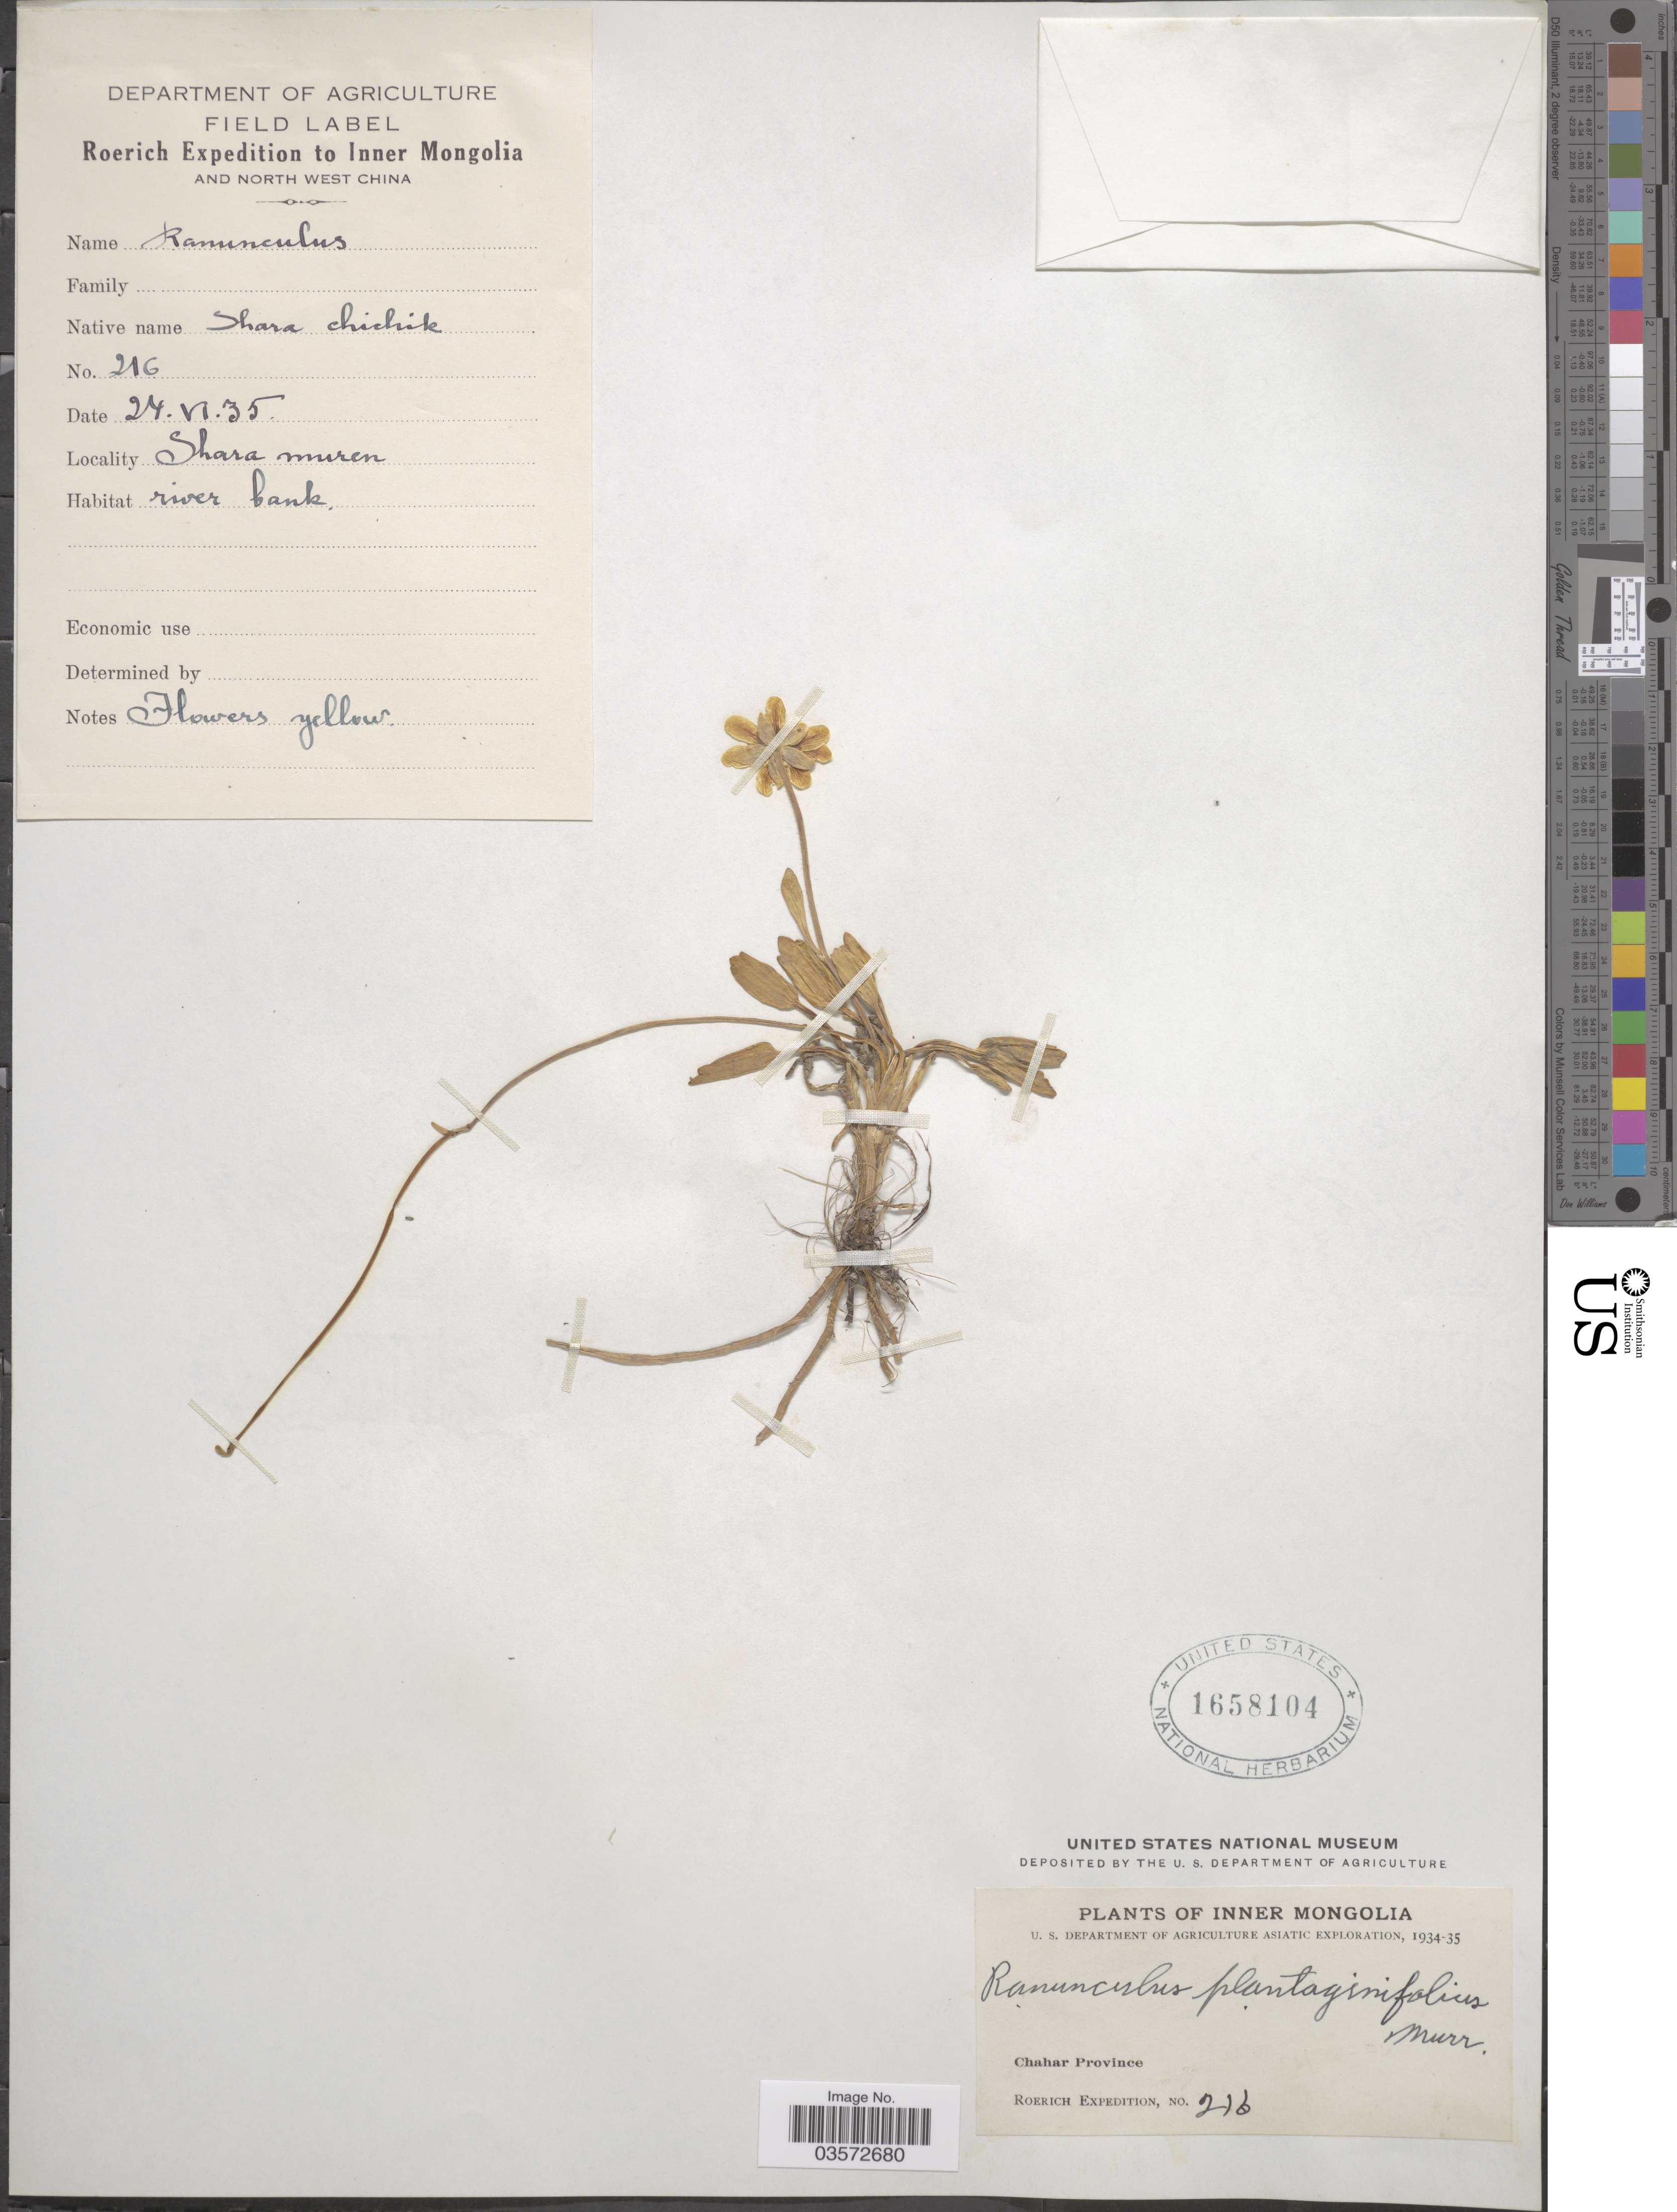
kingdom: Plantae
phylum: Tracheophyta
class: Magnoliopsida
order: Ranunculales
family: Ranunculaceae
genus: Ranunculus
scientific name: Ranunculus plantaginifolius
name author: Murray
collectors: Roerich Expedition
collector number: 216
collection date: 1935-06-24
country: China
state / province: Nei Monggol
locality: Inner Mongolia and North West China. Shara muren. River bank. Chahar Province.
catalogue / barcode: US 1658104